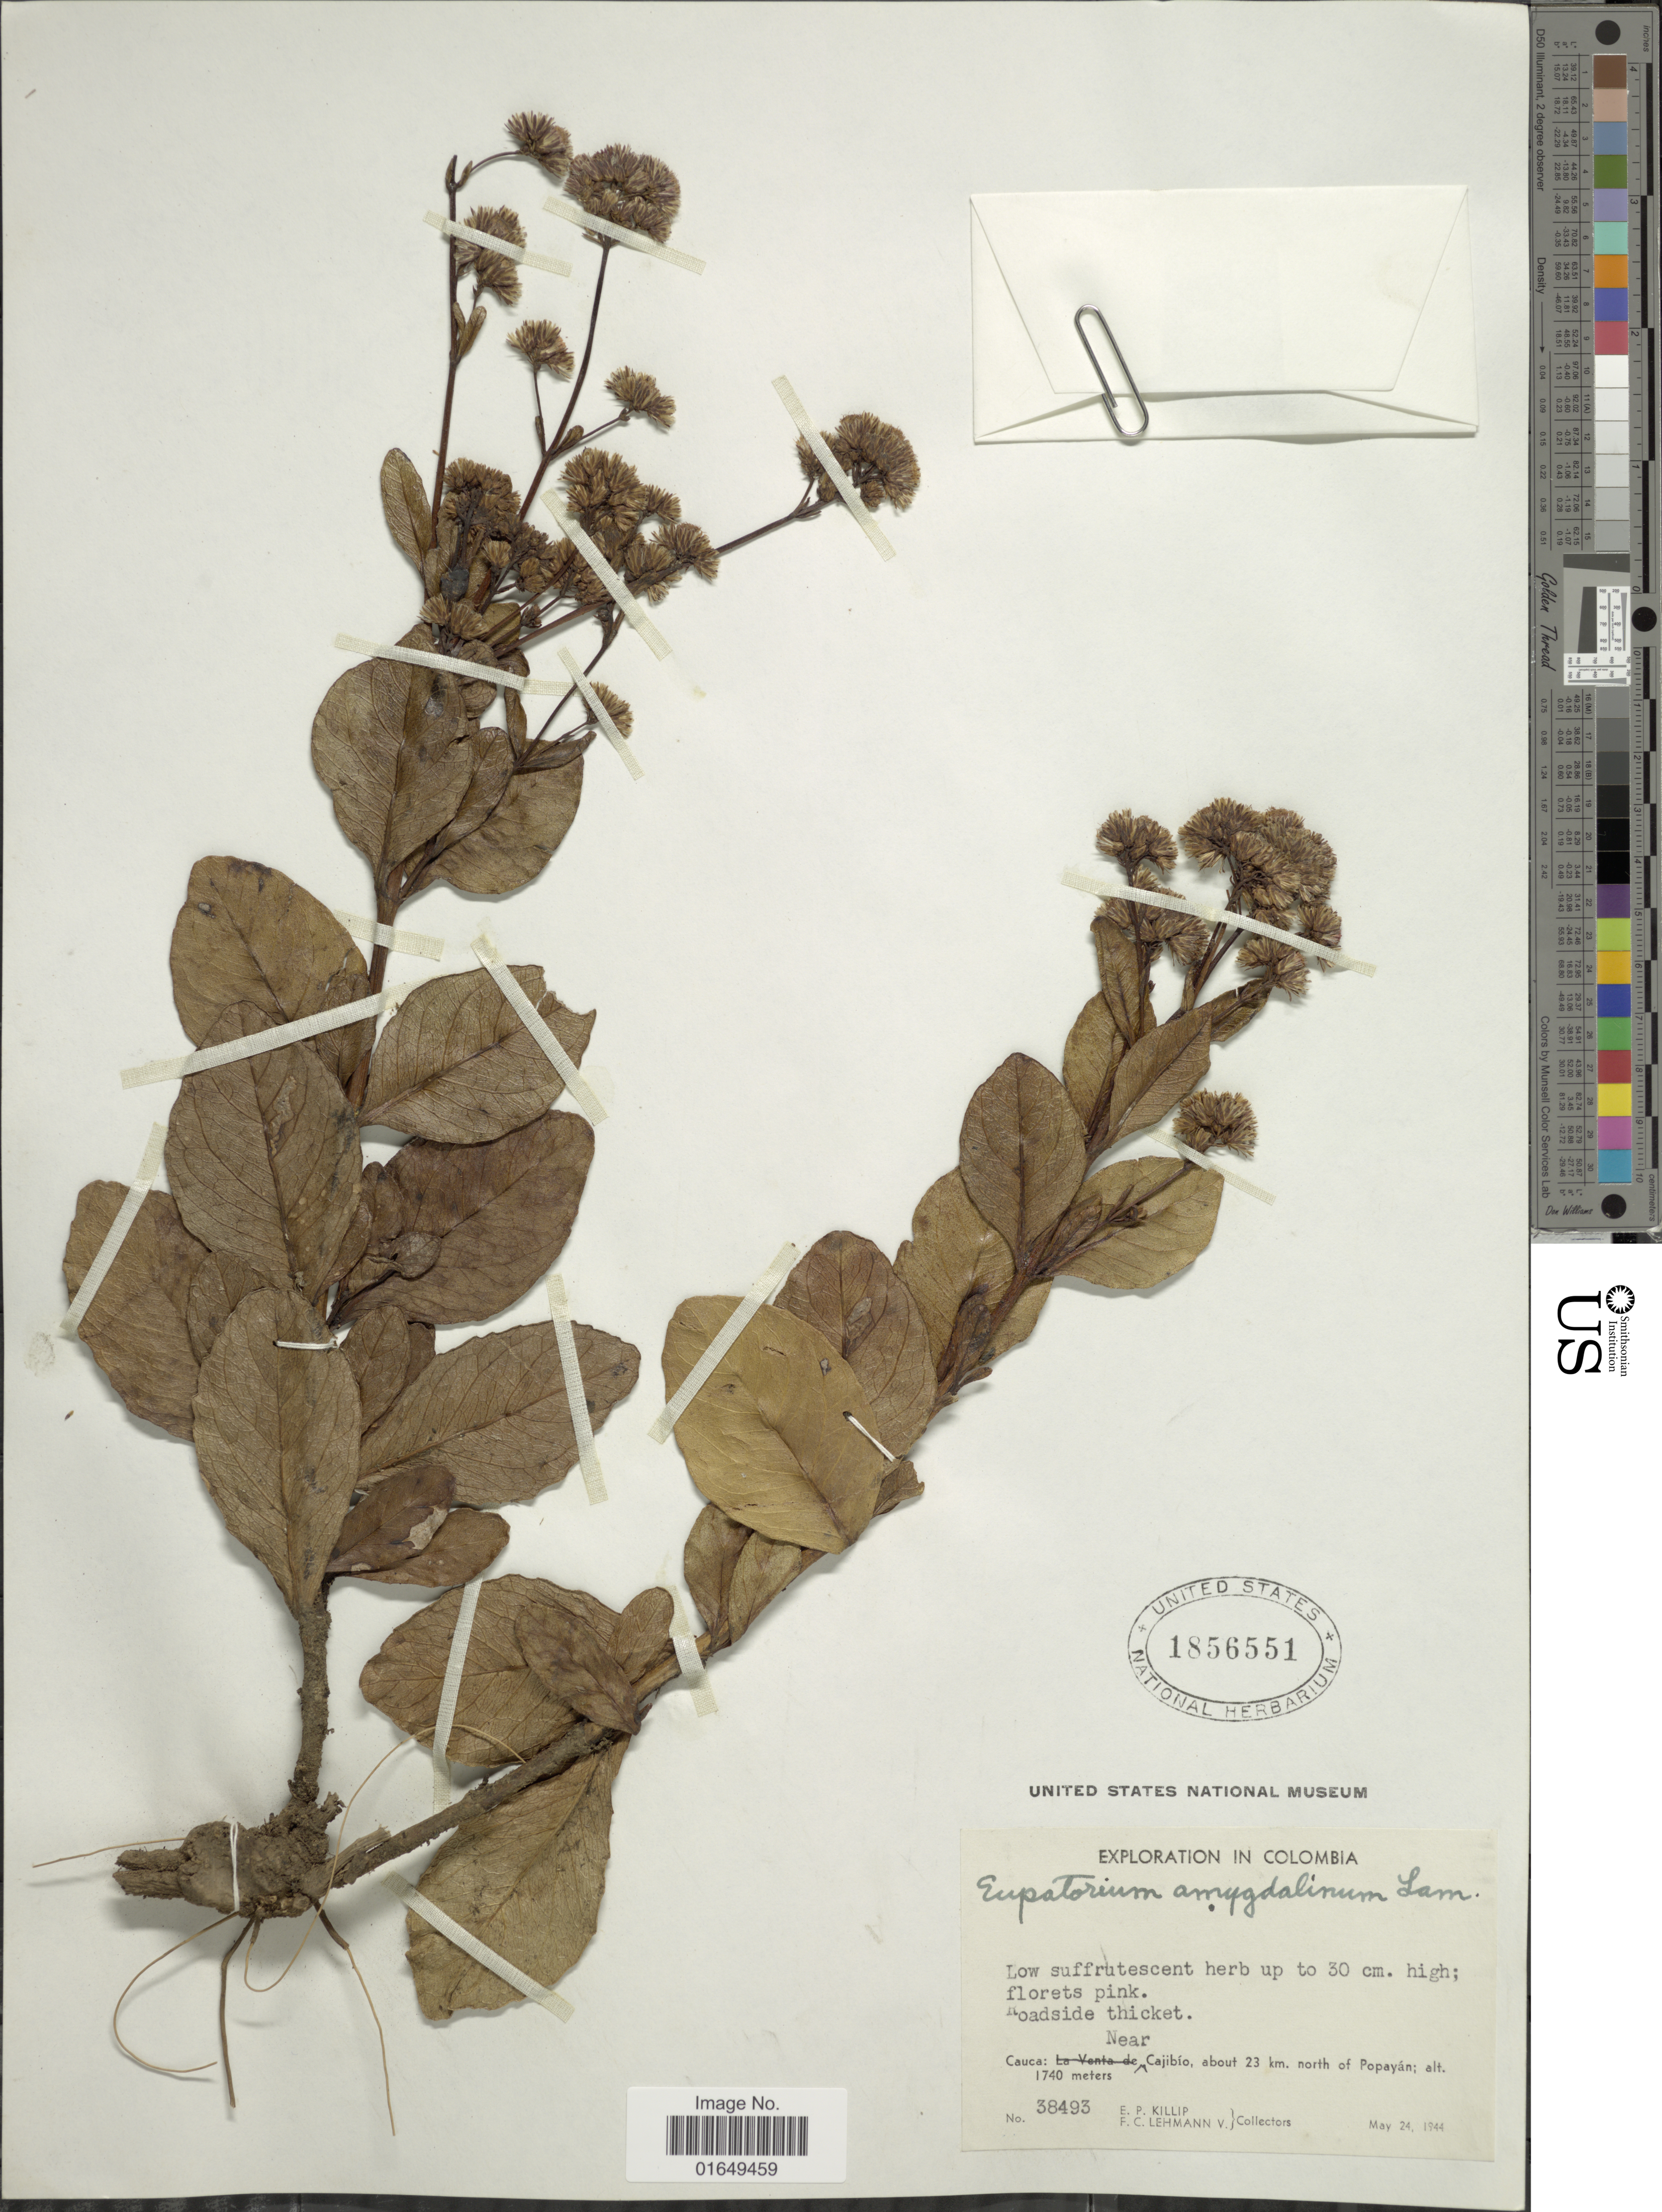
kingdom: Plantae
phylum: Tracheophyta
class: Magnoliopsida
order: Asterales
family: Asteraceae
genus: Ayapana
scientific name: Ayapana amygdalina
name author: (Lam.) R.M. King & H. Rob.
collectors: E. P. Killip & F. Lehmann v.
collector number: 38493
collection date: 1944-05-24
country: Colombia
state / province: Cauca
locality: Near Cajibío, about 23 km. north of Popayán, roadside thicket.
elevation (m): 1740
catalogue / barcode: US 1856551